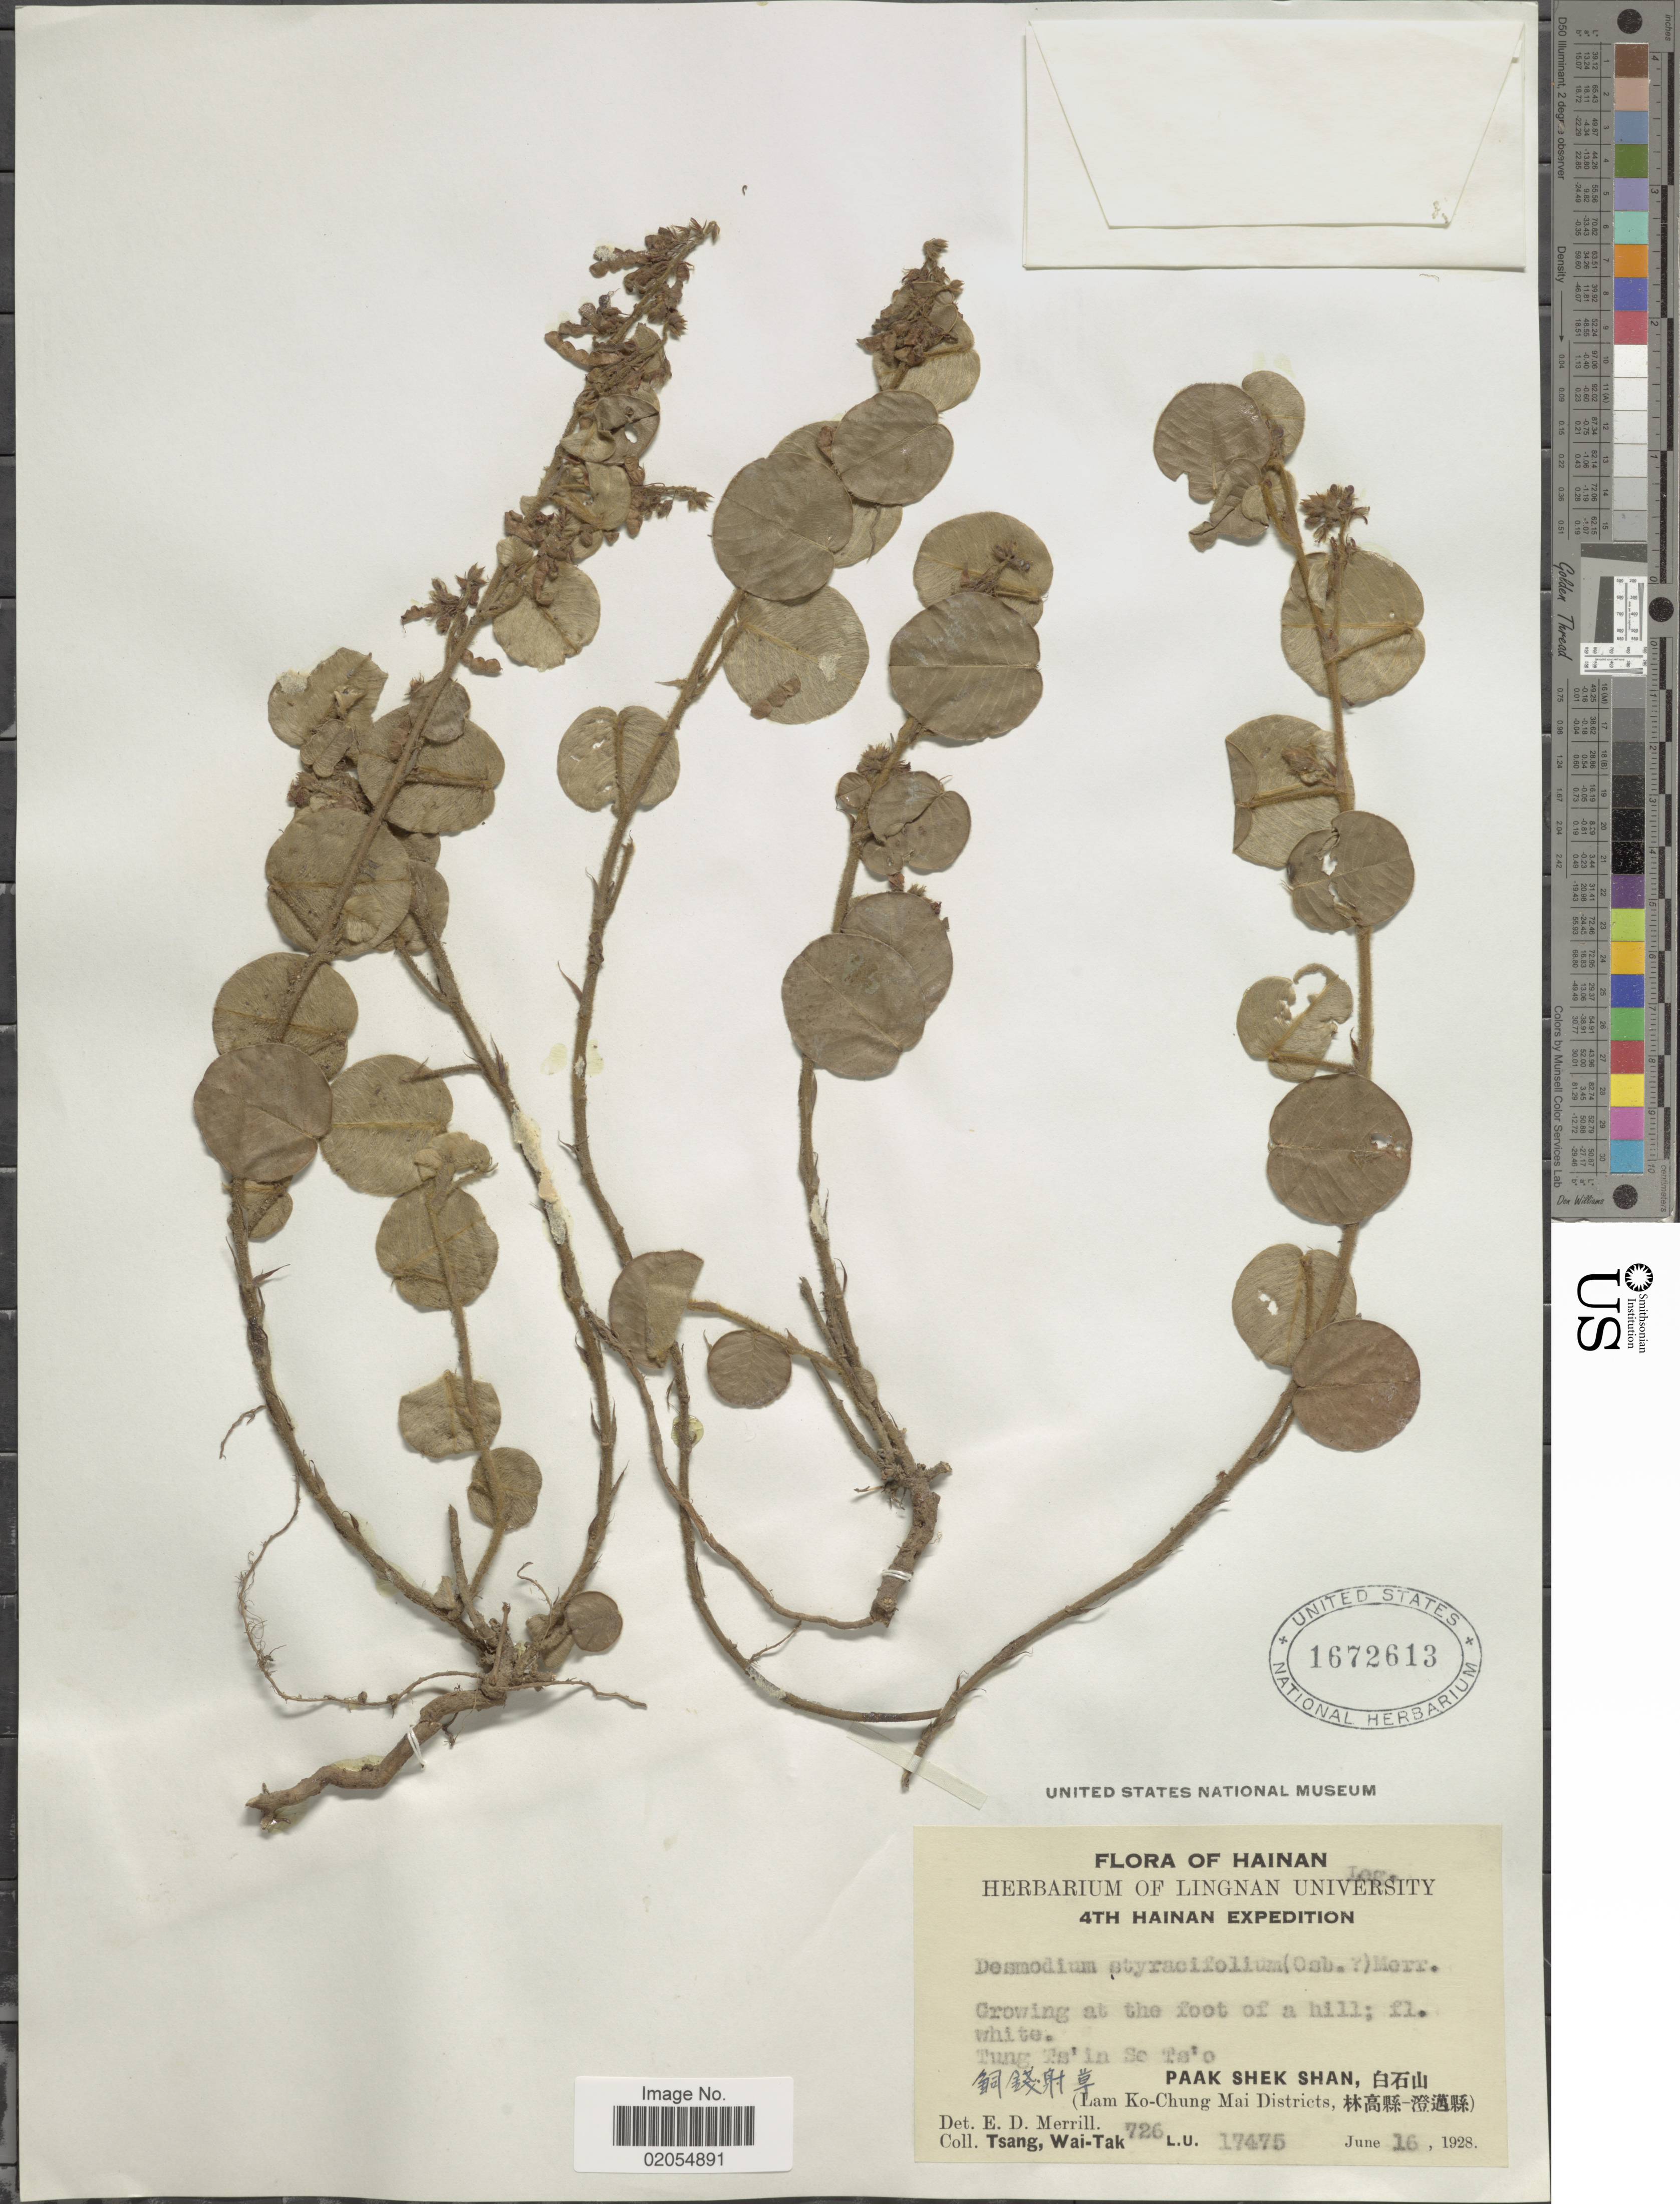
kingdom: Plantae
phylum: Tracheophyta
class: Magnoliopsida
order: Fabales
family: Fabaceae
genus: Grona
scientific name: Grona styracifolia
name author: (Osbeck) H. Ohashi & K. Ohashi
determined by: Strong, Mark T., (BOT), Smithsonian Institution - National Museum of Natural History (UNITED STATES)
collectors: W. T. Tsang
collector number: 726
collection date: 1928-06-16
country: China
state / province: Hainan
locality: Tung Ts'in Se Ts'o, Paak Shek Shan, (Lam Ko-Chung Mai Districts)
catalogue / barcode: US 1672613